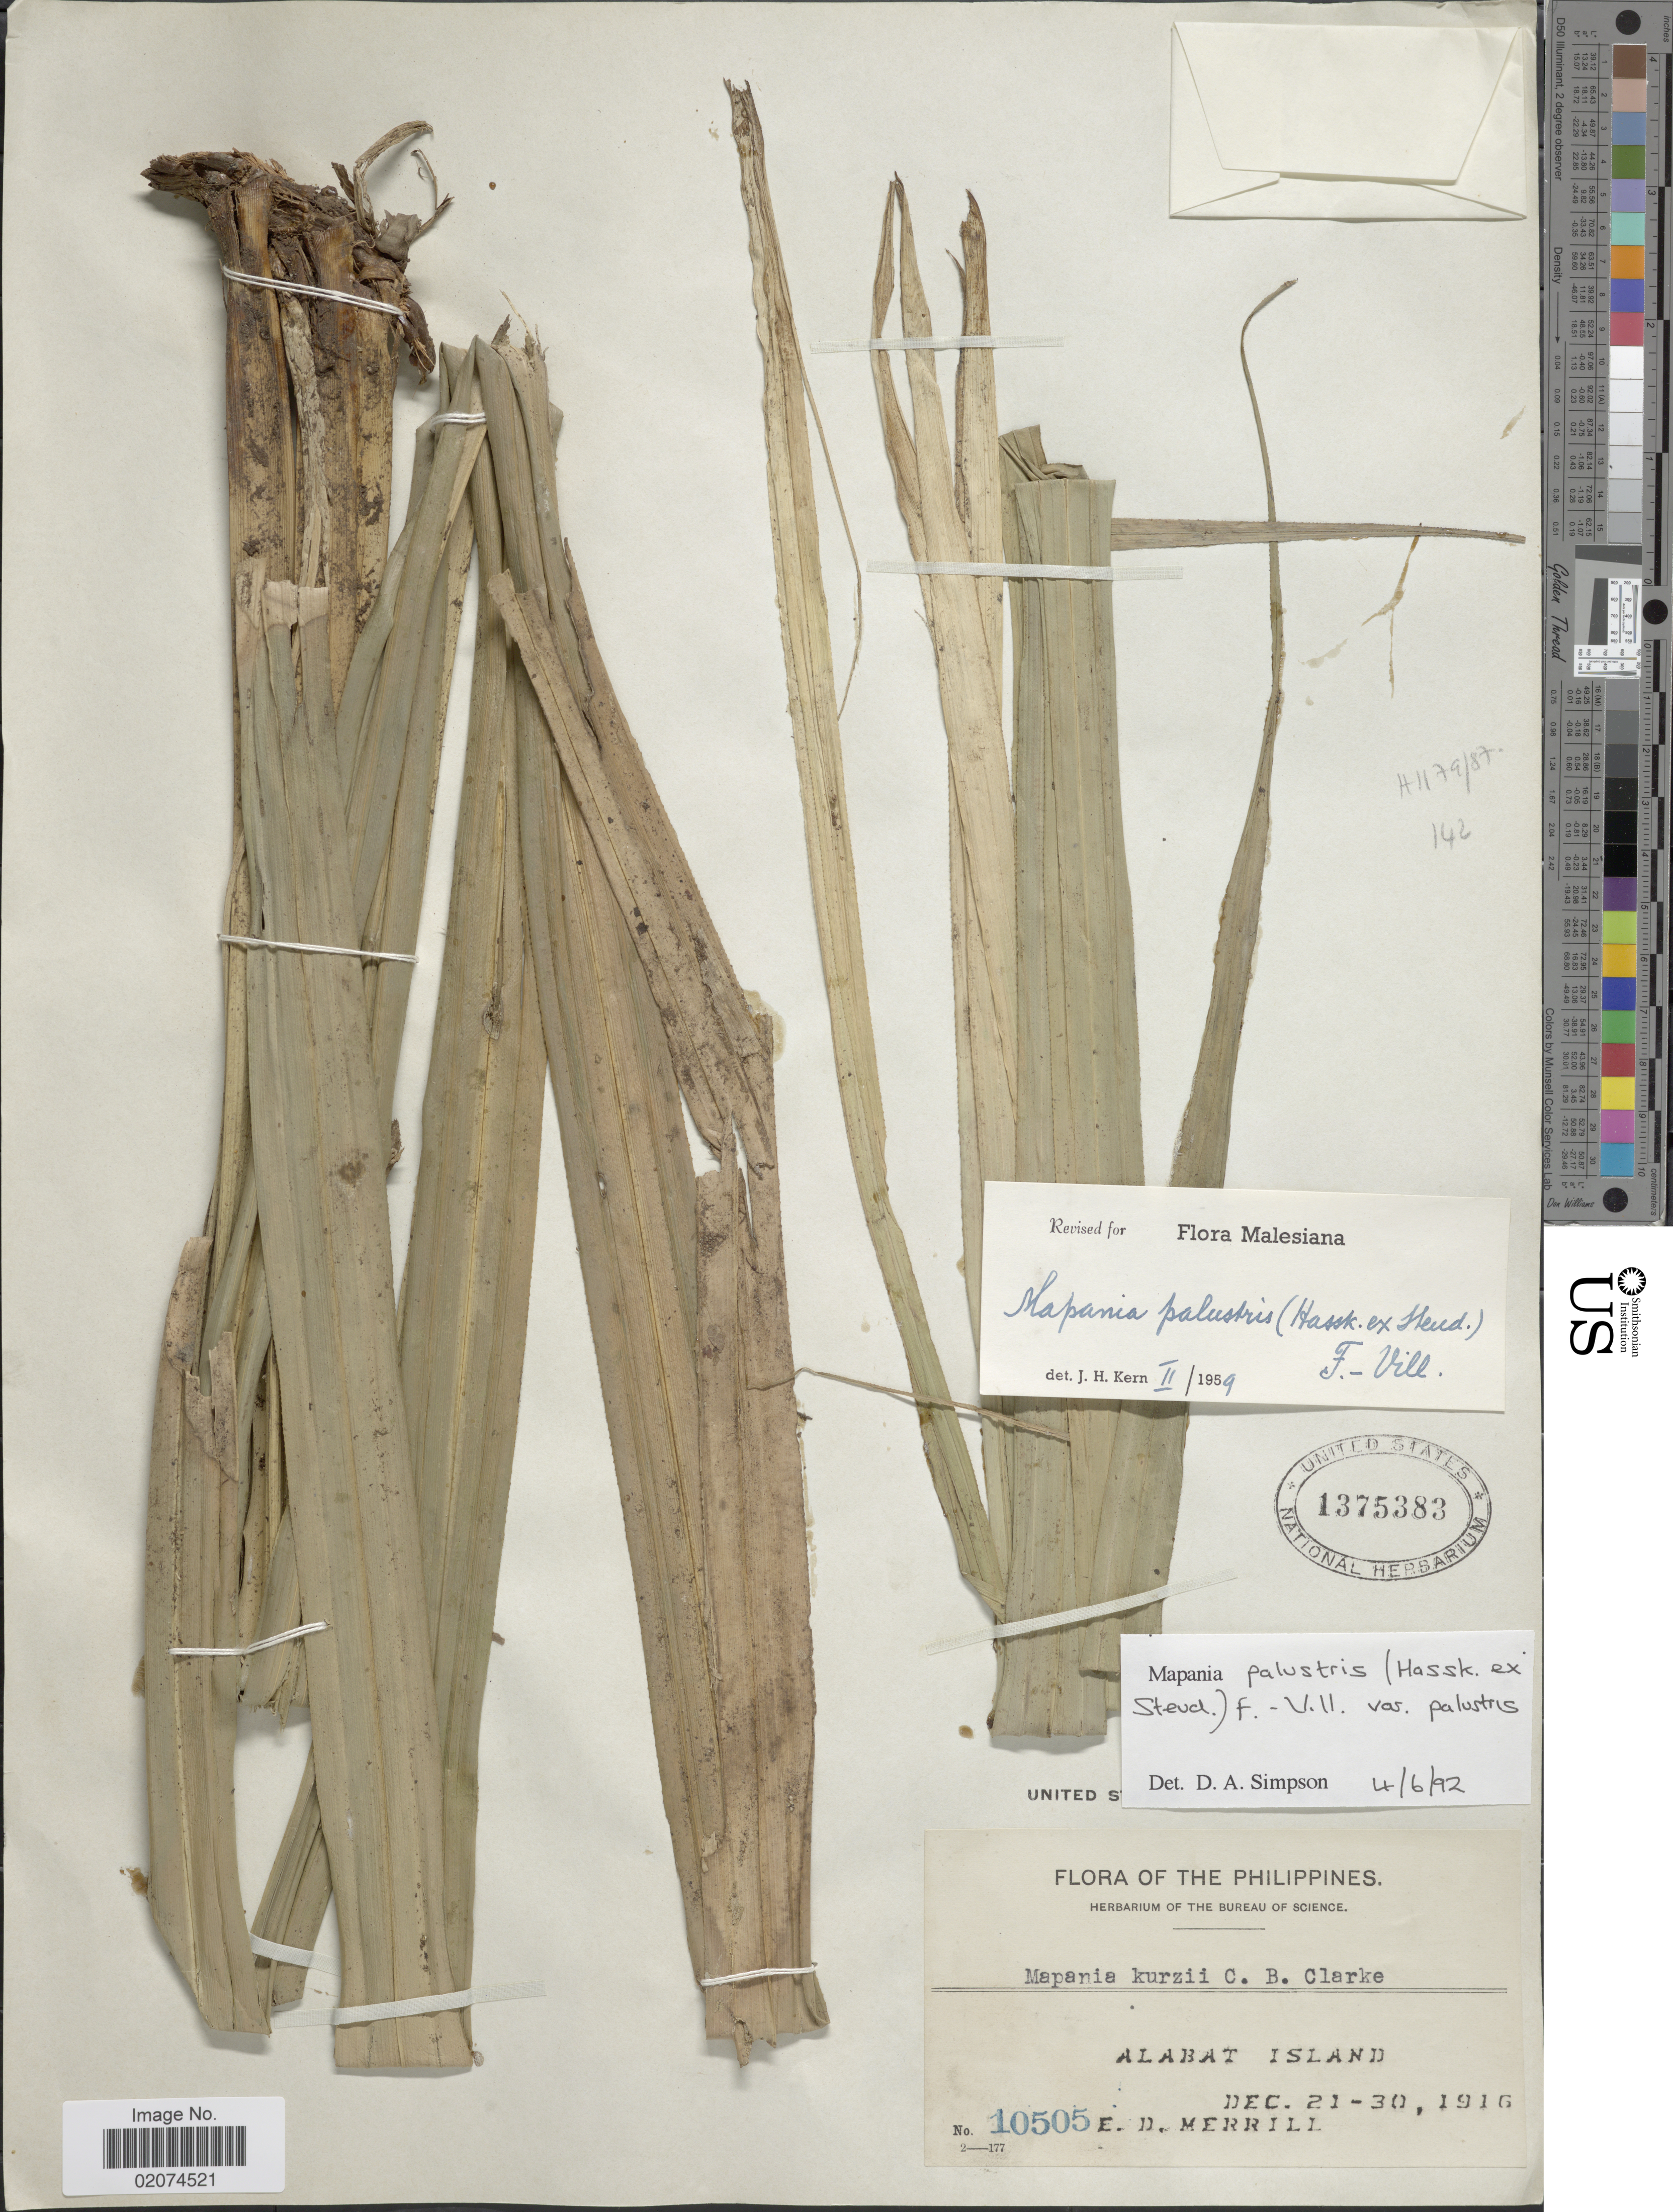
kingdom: Plantae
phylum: Tracheophyta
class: Liliopsida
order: Poales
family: Cyperaceae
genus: Mapania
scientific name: Mapania palustris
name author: (Hassk. ex Steud.) Fern.-Vill.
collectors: E. D. Merrill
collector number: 10505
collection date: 1916-12-21/1916-12-30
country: Philippines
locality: Alabat Island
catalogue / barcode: US 1375383